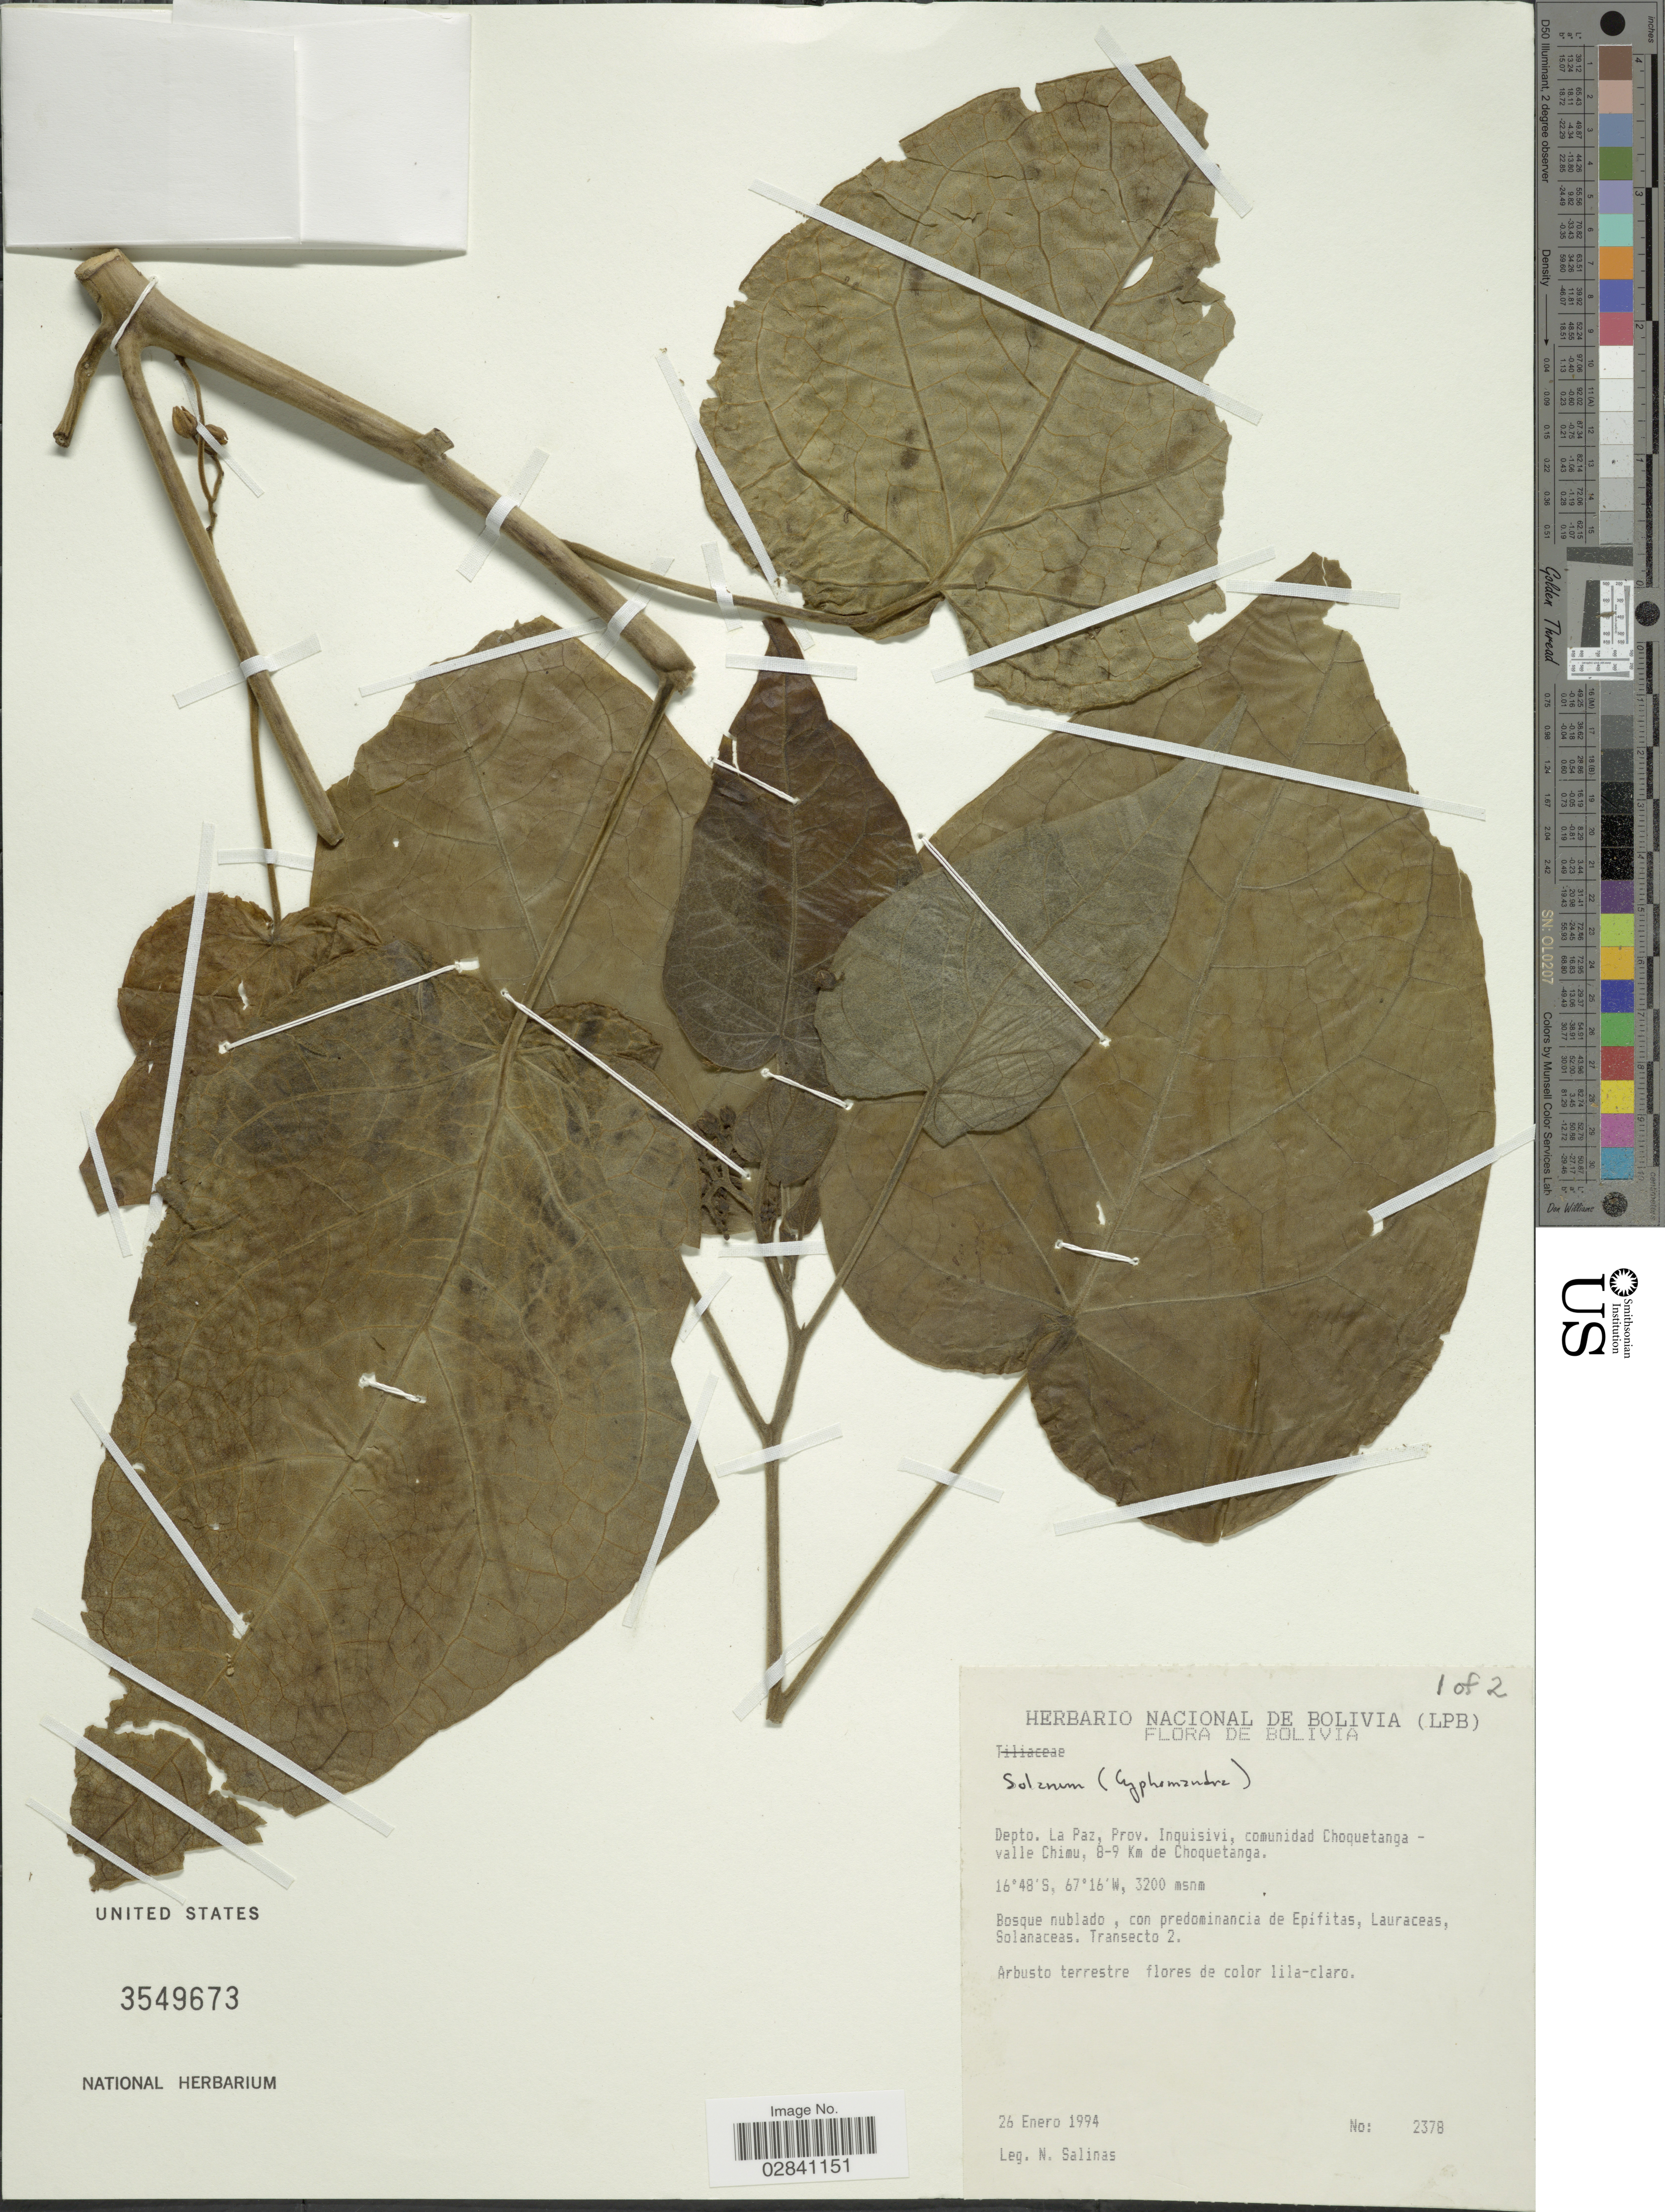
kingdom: Plantae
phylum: Tracheophyta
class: Magnoliopsida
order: Solanales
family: Solanaceae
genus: Cyphomandra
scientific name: Cyphomandra sp.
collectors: N. Salinas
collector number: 2378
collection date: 1994-01-26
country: Bolivia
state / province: La Paz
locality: Depto. La Paz, Prov. Inquisivi, comunidad Choquetanga-valle Chimu, 8-9 Km de Choquetanga.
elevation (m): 3200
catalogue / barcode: US 3549673